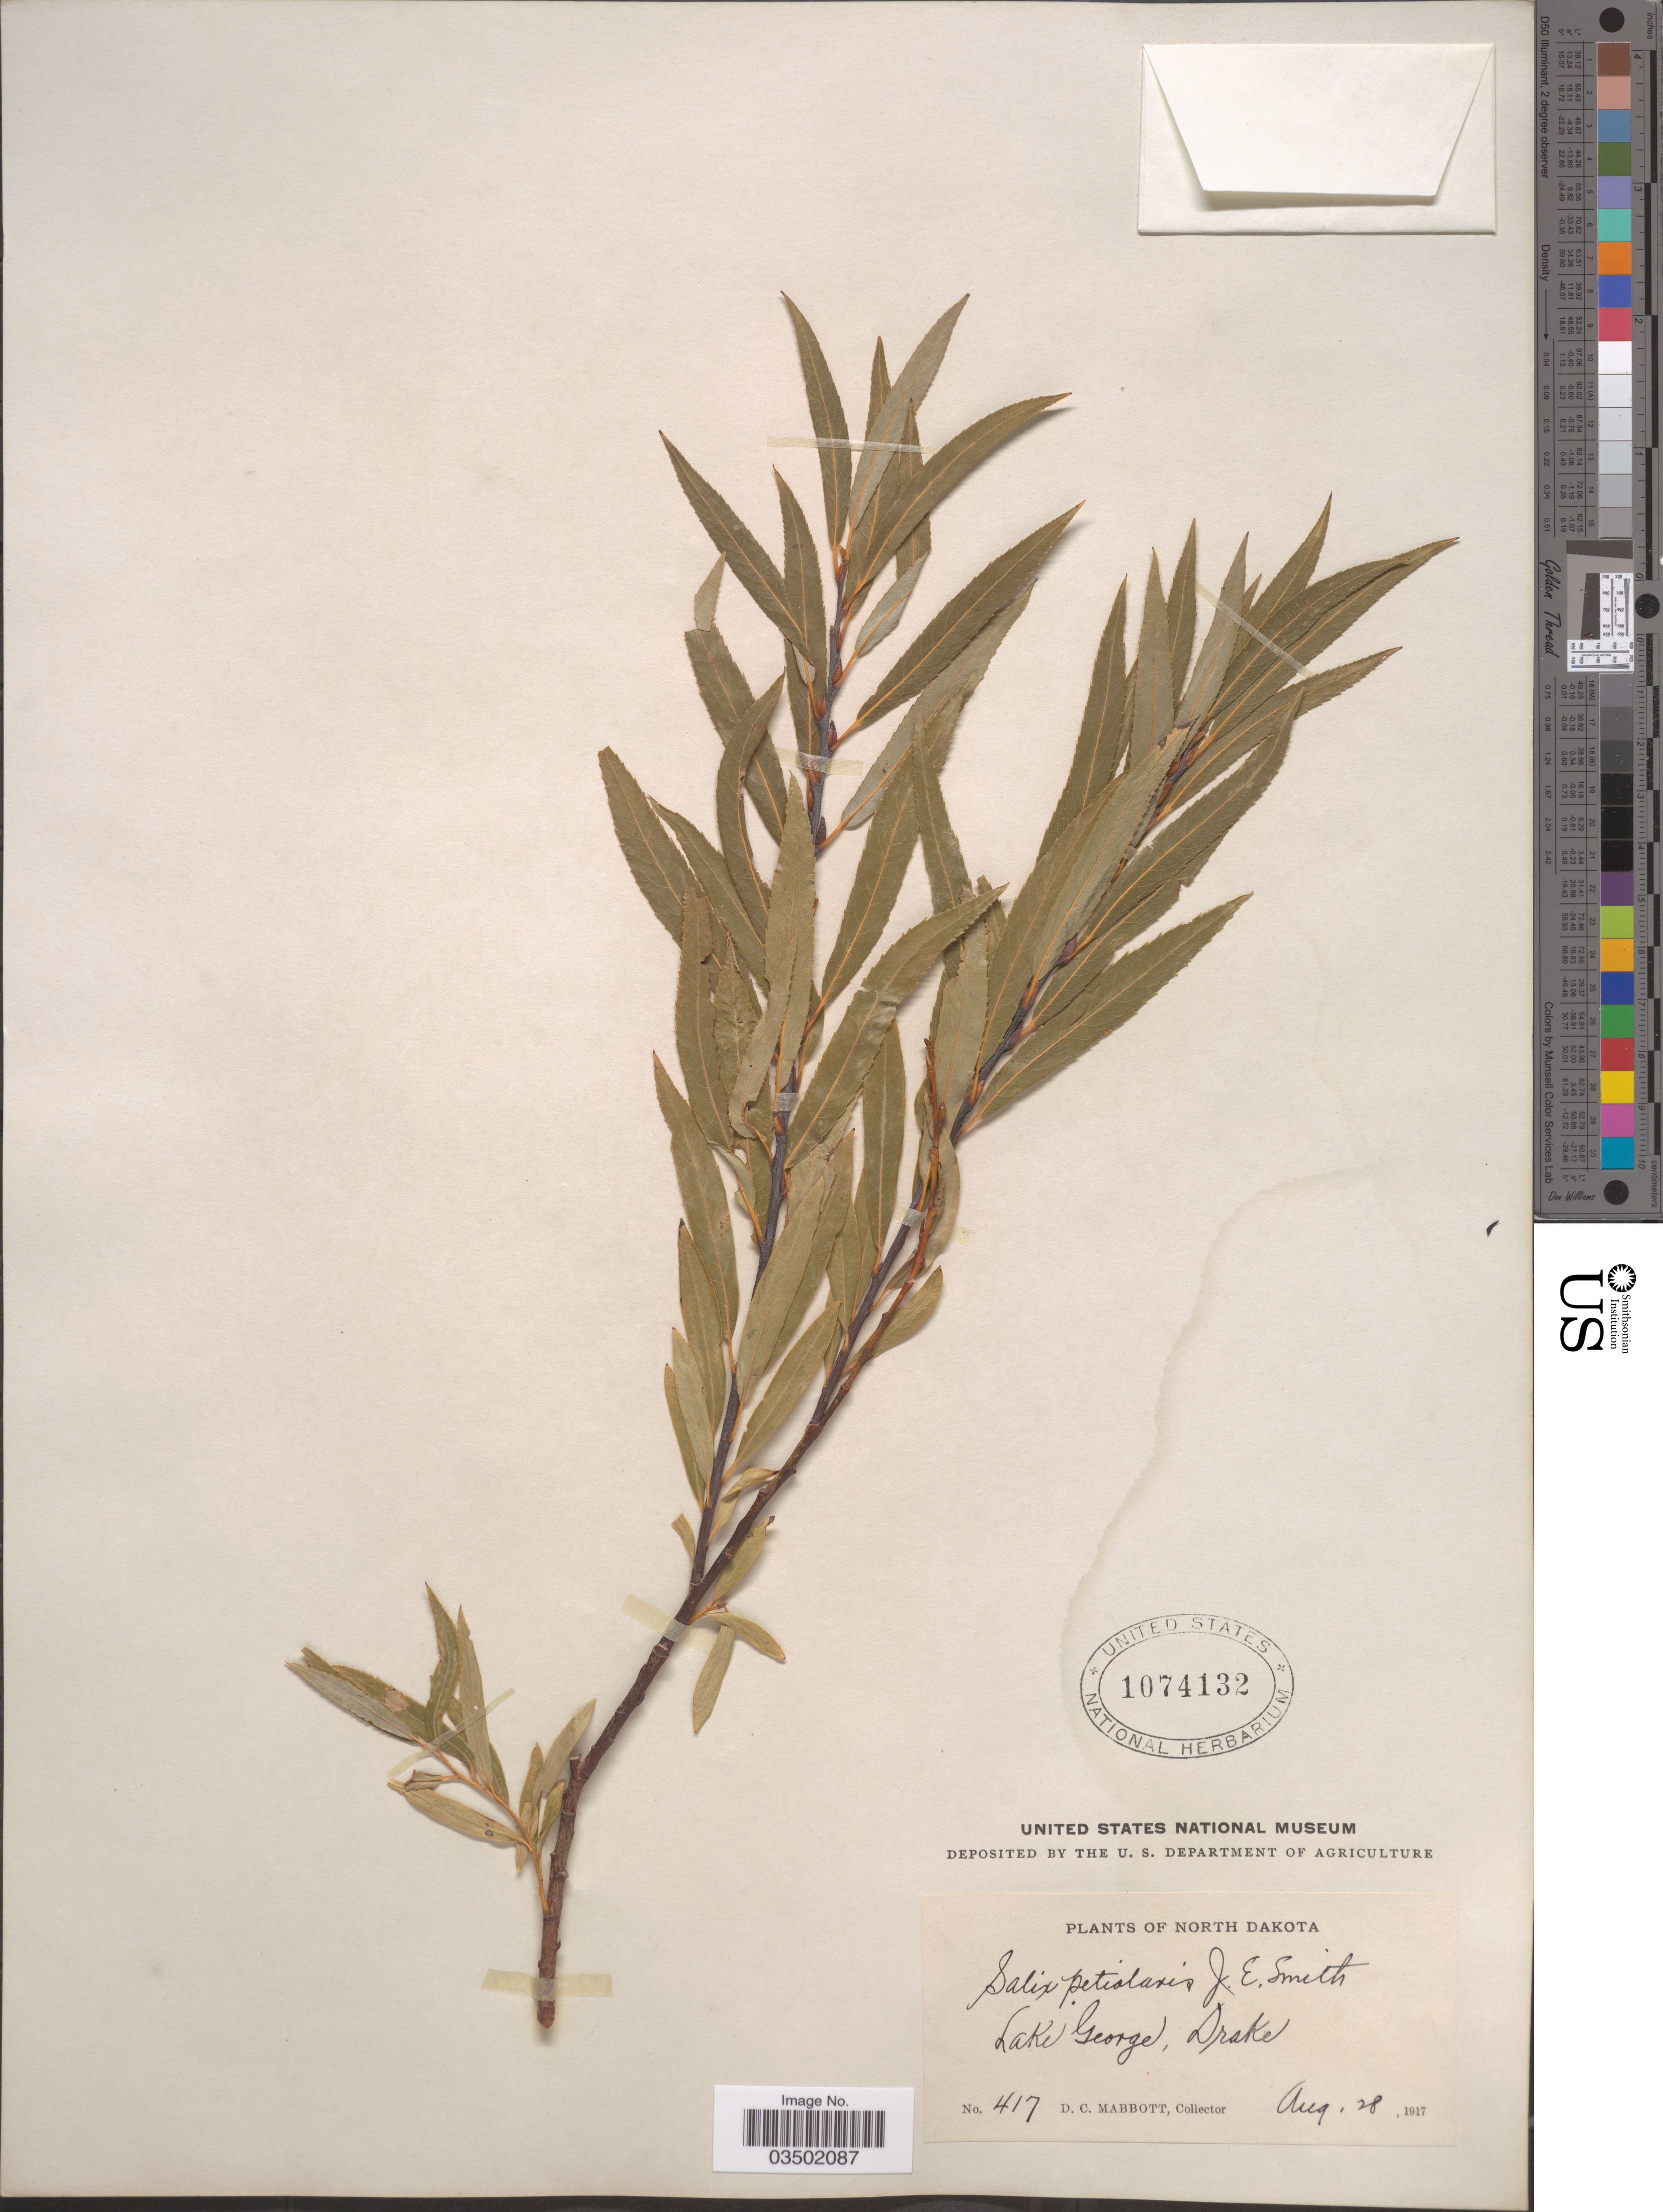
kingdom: Plantae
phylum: Tracheophyta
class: Magnoliopsida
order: Malpighiales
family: Salicaceae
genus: Salix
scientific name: Salix petiolaris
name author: Sm.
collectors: D. Mabbott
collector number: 417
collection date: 1917-08-28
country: United States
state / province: North Dakota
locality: Lake George, Drake.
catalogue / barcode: US 1074132